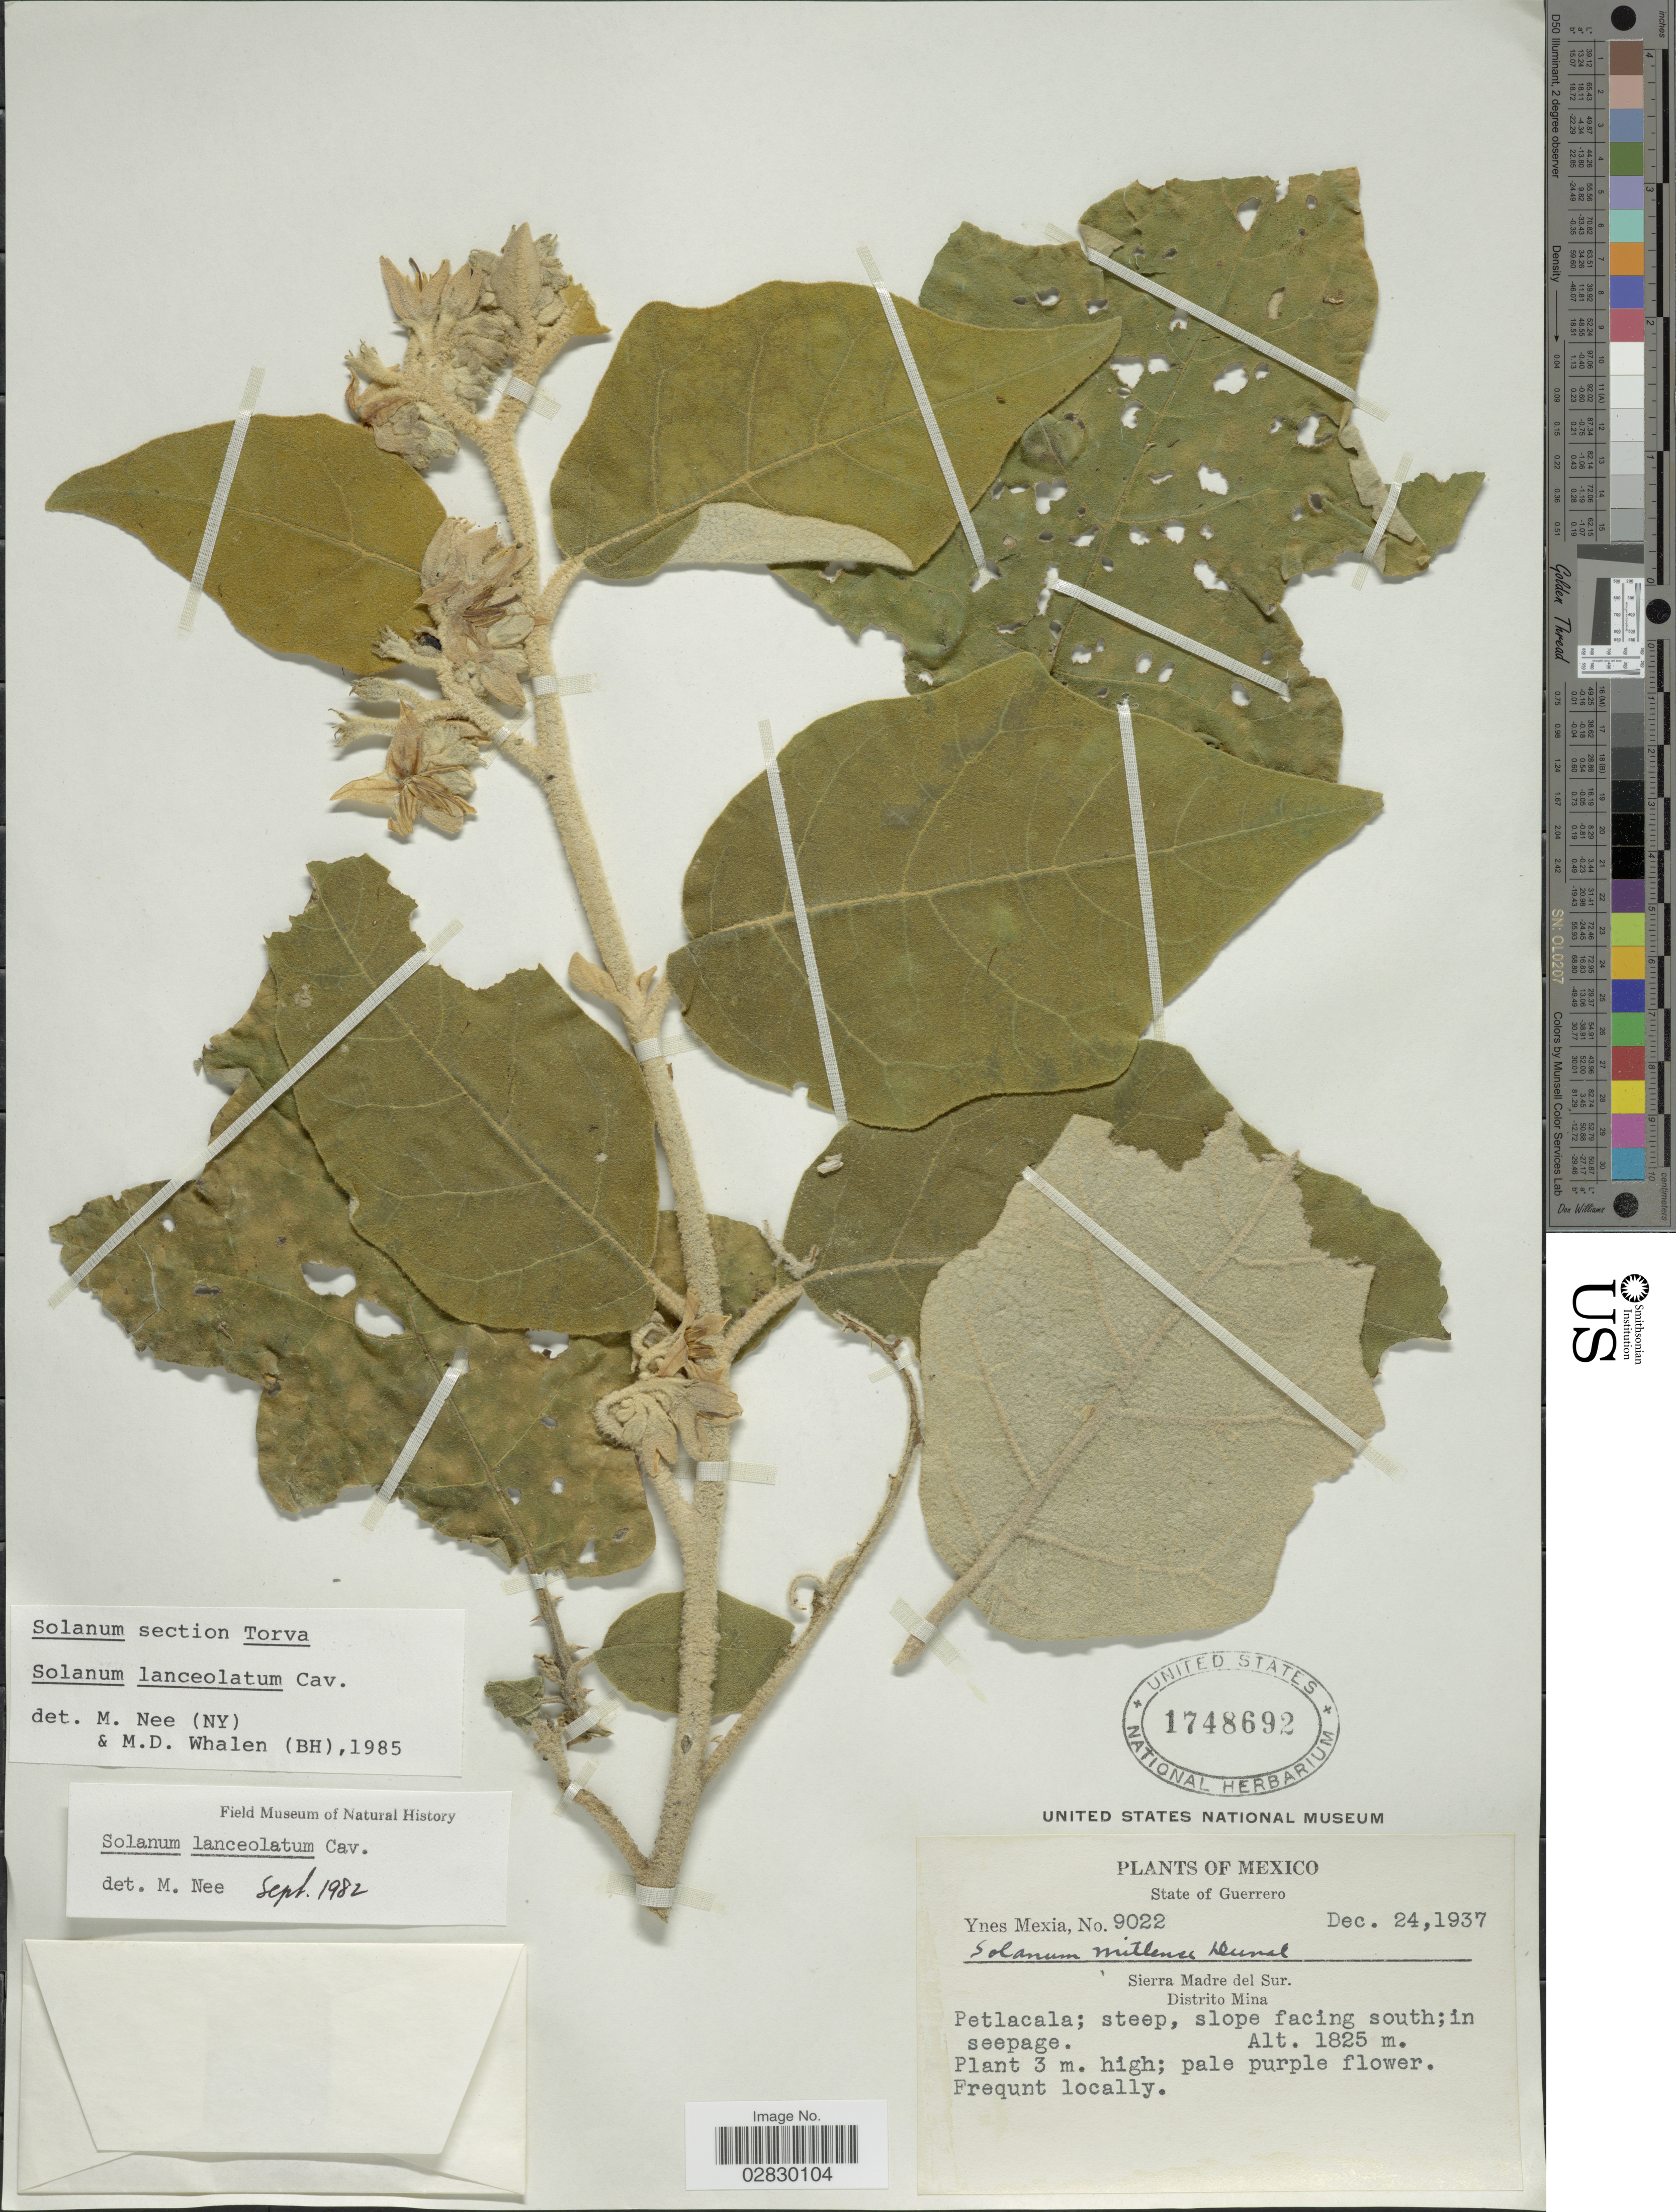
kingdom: Plantae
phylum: Tracheophyta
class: Magnoliopsida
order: Solanales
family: Solanaceae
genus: Solanum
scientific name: Solanum lanceolatum Berthault, nom. illeg.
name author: Berthault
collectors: Y. Mexia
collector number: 9022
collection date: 1937-12-24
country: Mexico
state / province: Guerrero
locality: Sierra Madre del Sur., Distrito Mina.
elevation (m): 1825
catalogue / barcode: US 1748692